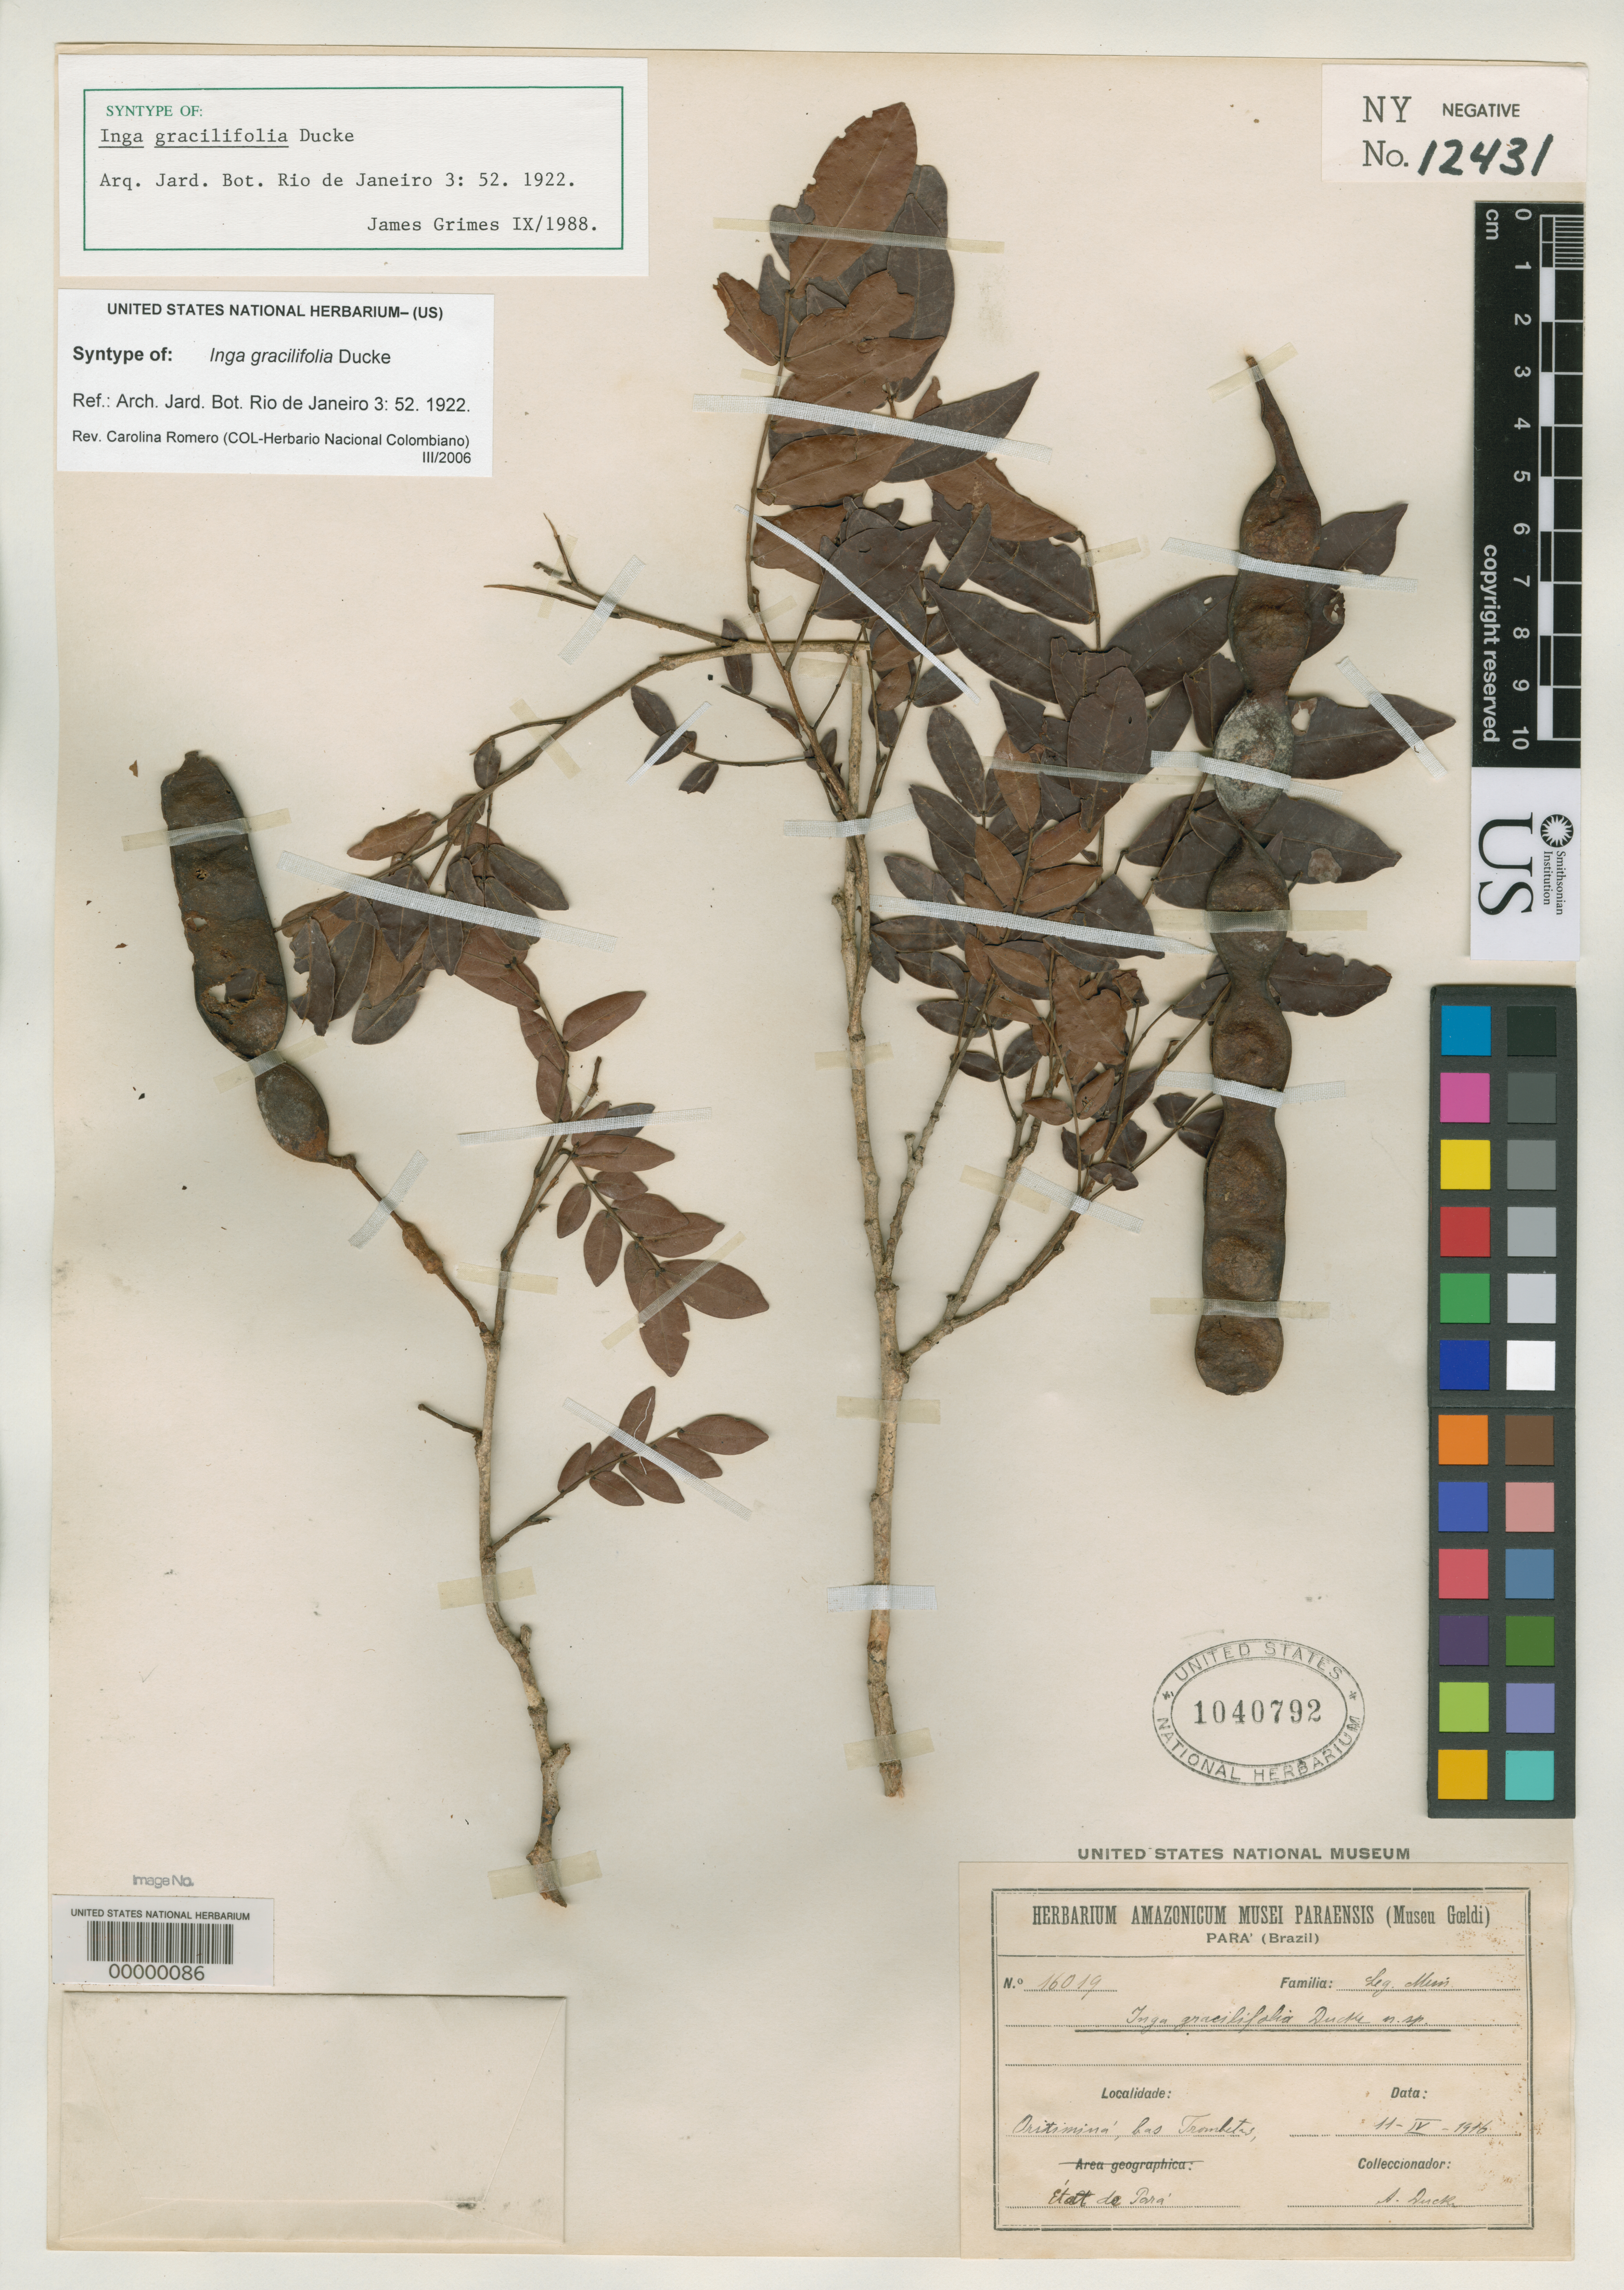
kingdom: Plantae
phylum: Tracheophyta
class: Magnoliopsida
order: Fabales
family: Fabaceae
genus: Inga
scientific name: Inga gracilifolia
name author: Ducke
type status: Syntype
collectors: A. Ducke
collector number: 16019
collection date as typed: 11 Apr 1916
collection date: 1916-04-11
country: Brazil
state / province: Pará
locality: Oritimina las Trombetas.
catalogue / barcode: US 1040792